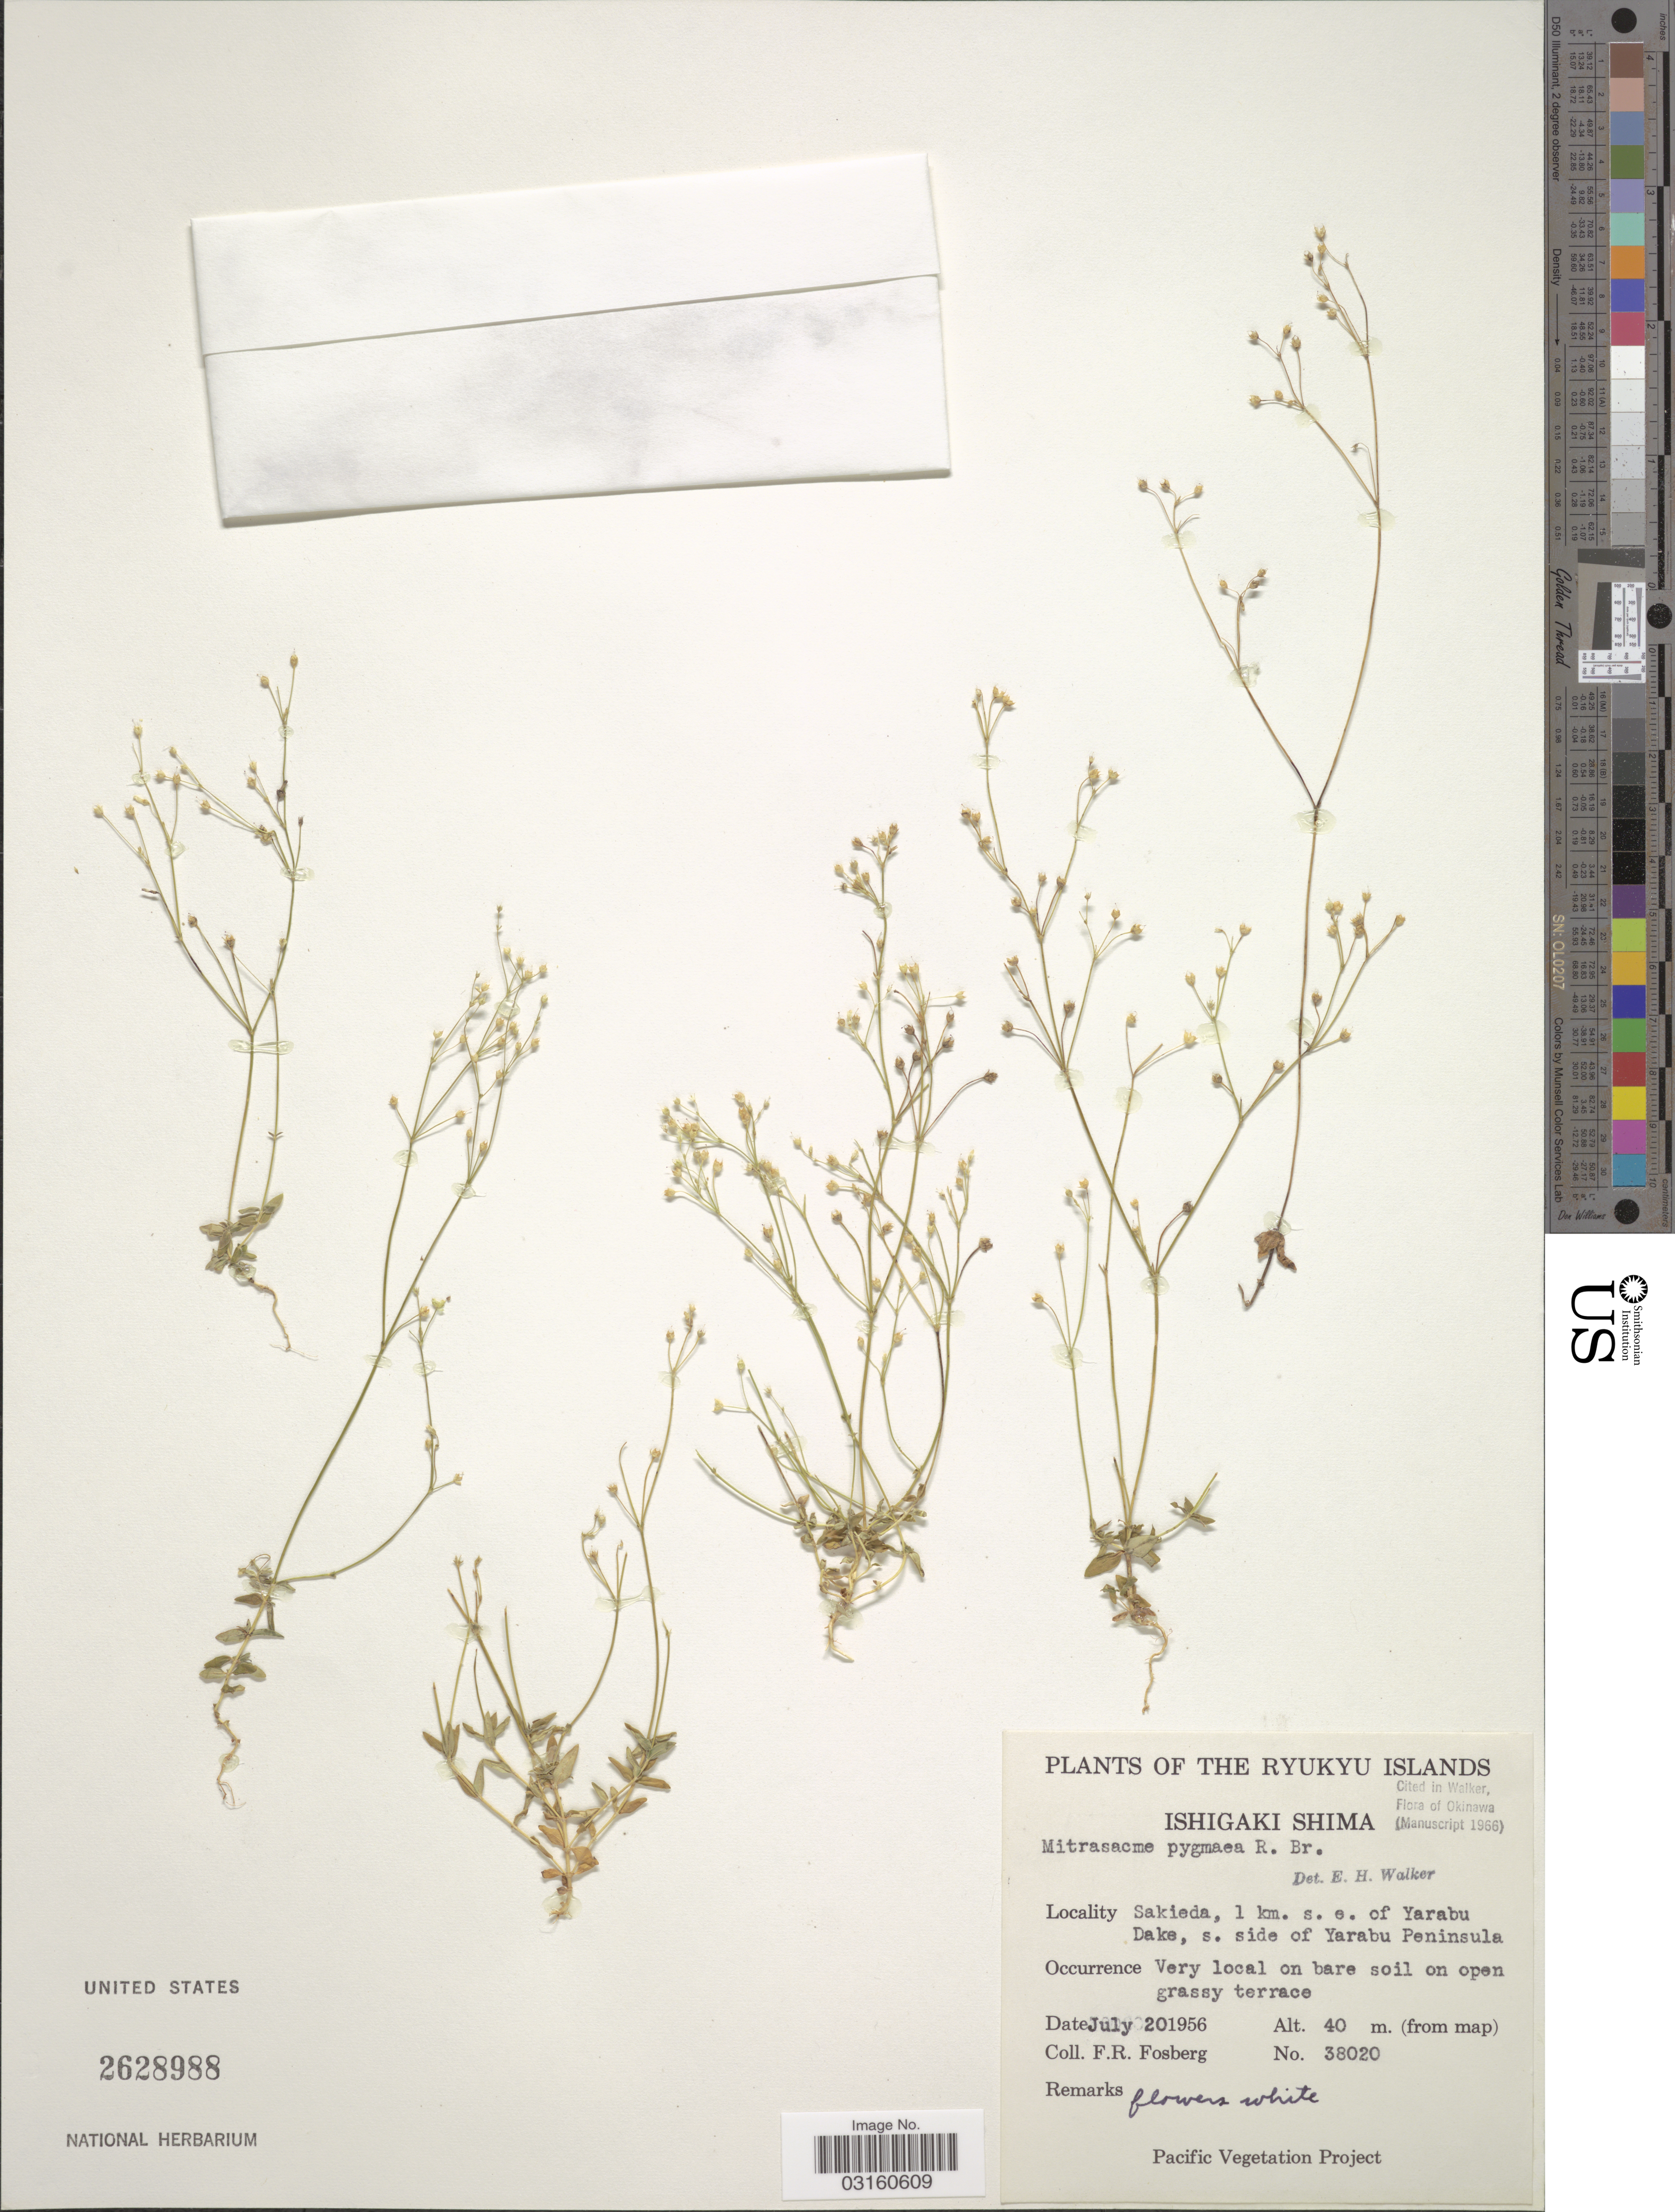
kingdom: Plantae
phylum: Tracheophyta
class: Magnoliopsida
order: Gentianales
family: Loganiaceae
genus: Mitrasacme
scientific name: Mitrasacme pygmaea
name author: R. Br.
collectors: F. R. Fosberg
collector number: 38020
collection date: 1956-07-20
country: Japan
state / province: Okinawa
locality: Ryukyu Islands. Ishigaki Shima. Sakieda, 1 km. s. e. of Yarabu Dake, s. side of Yarabu Peninsula.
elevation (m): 40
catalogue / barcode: US 2628988